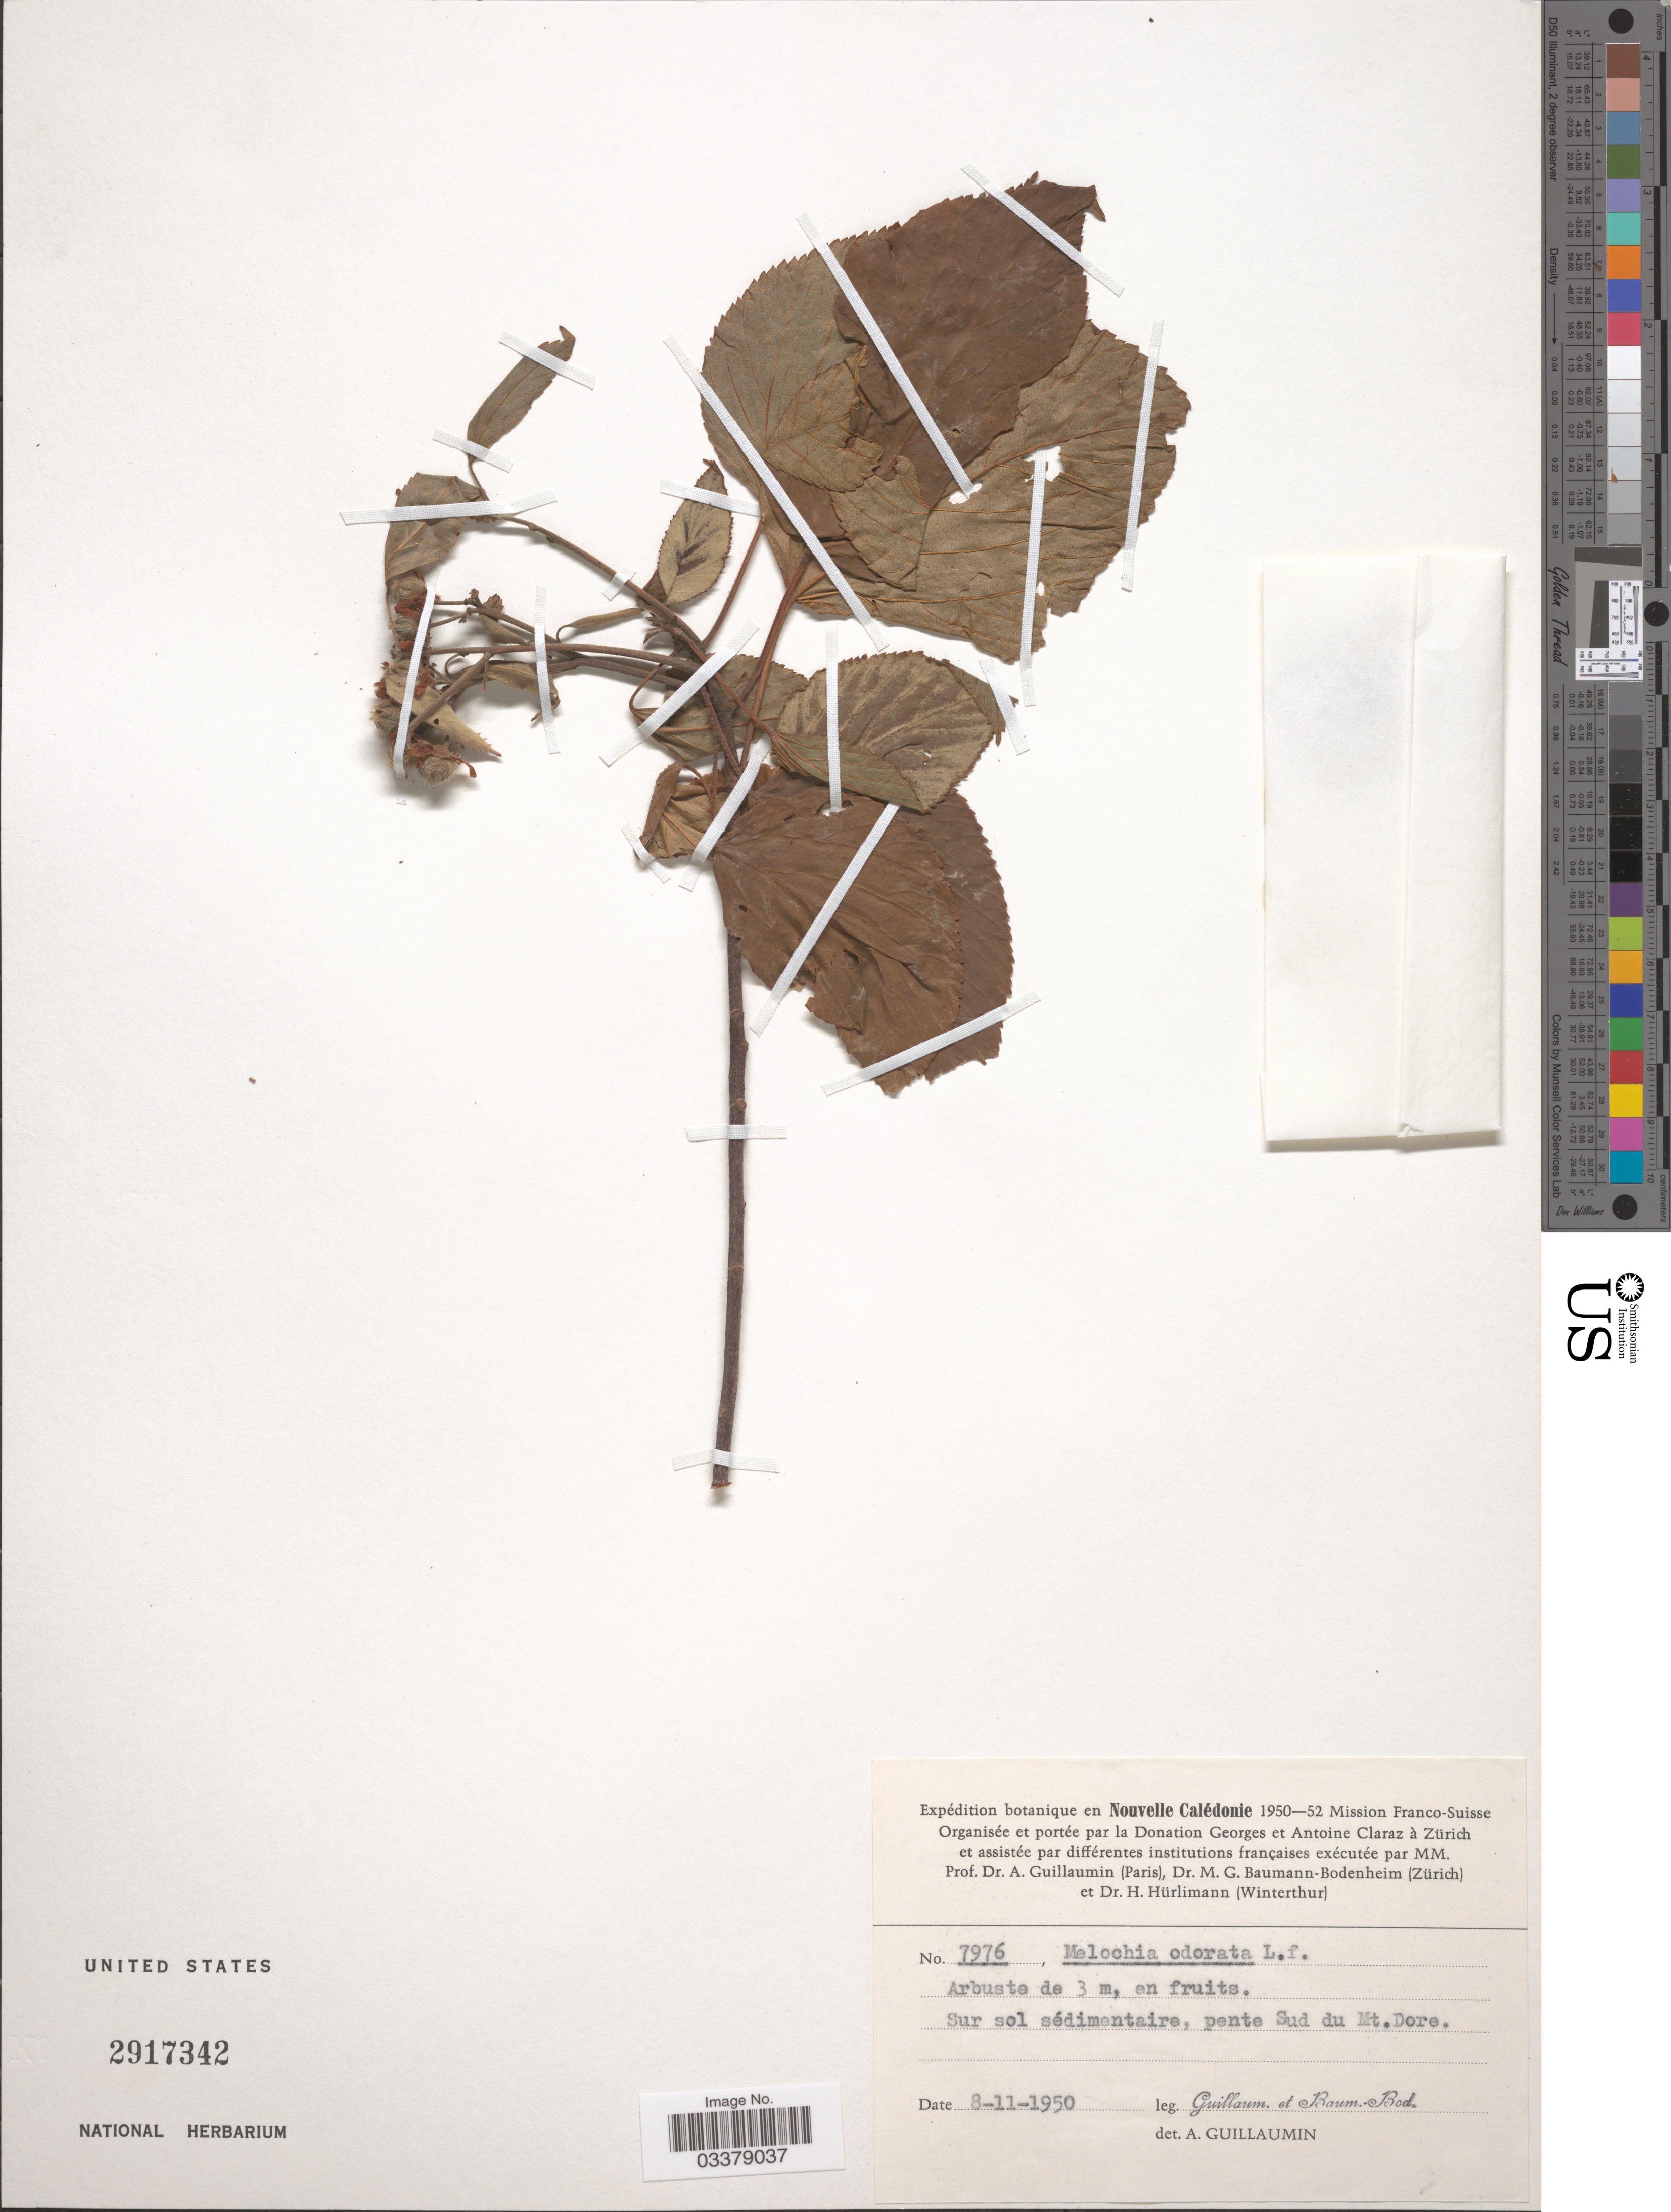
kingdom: Plantae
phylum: Tracheophyta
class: Magnoliopsida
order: Malvales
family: Malvaceae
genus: Melochia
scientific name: Melochia odorata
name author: L. f.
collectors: A. Guillaumin & M. G. Baumann-Bodenheim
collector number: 7976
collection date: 1950-11-08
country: New Caledonia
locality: Nouvelle Calédonie. Sur sol sédimentaire, pente Sud du Mt. Dore.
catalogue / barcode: US 2917342